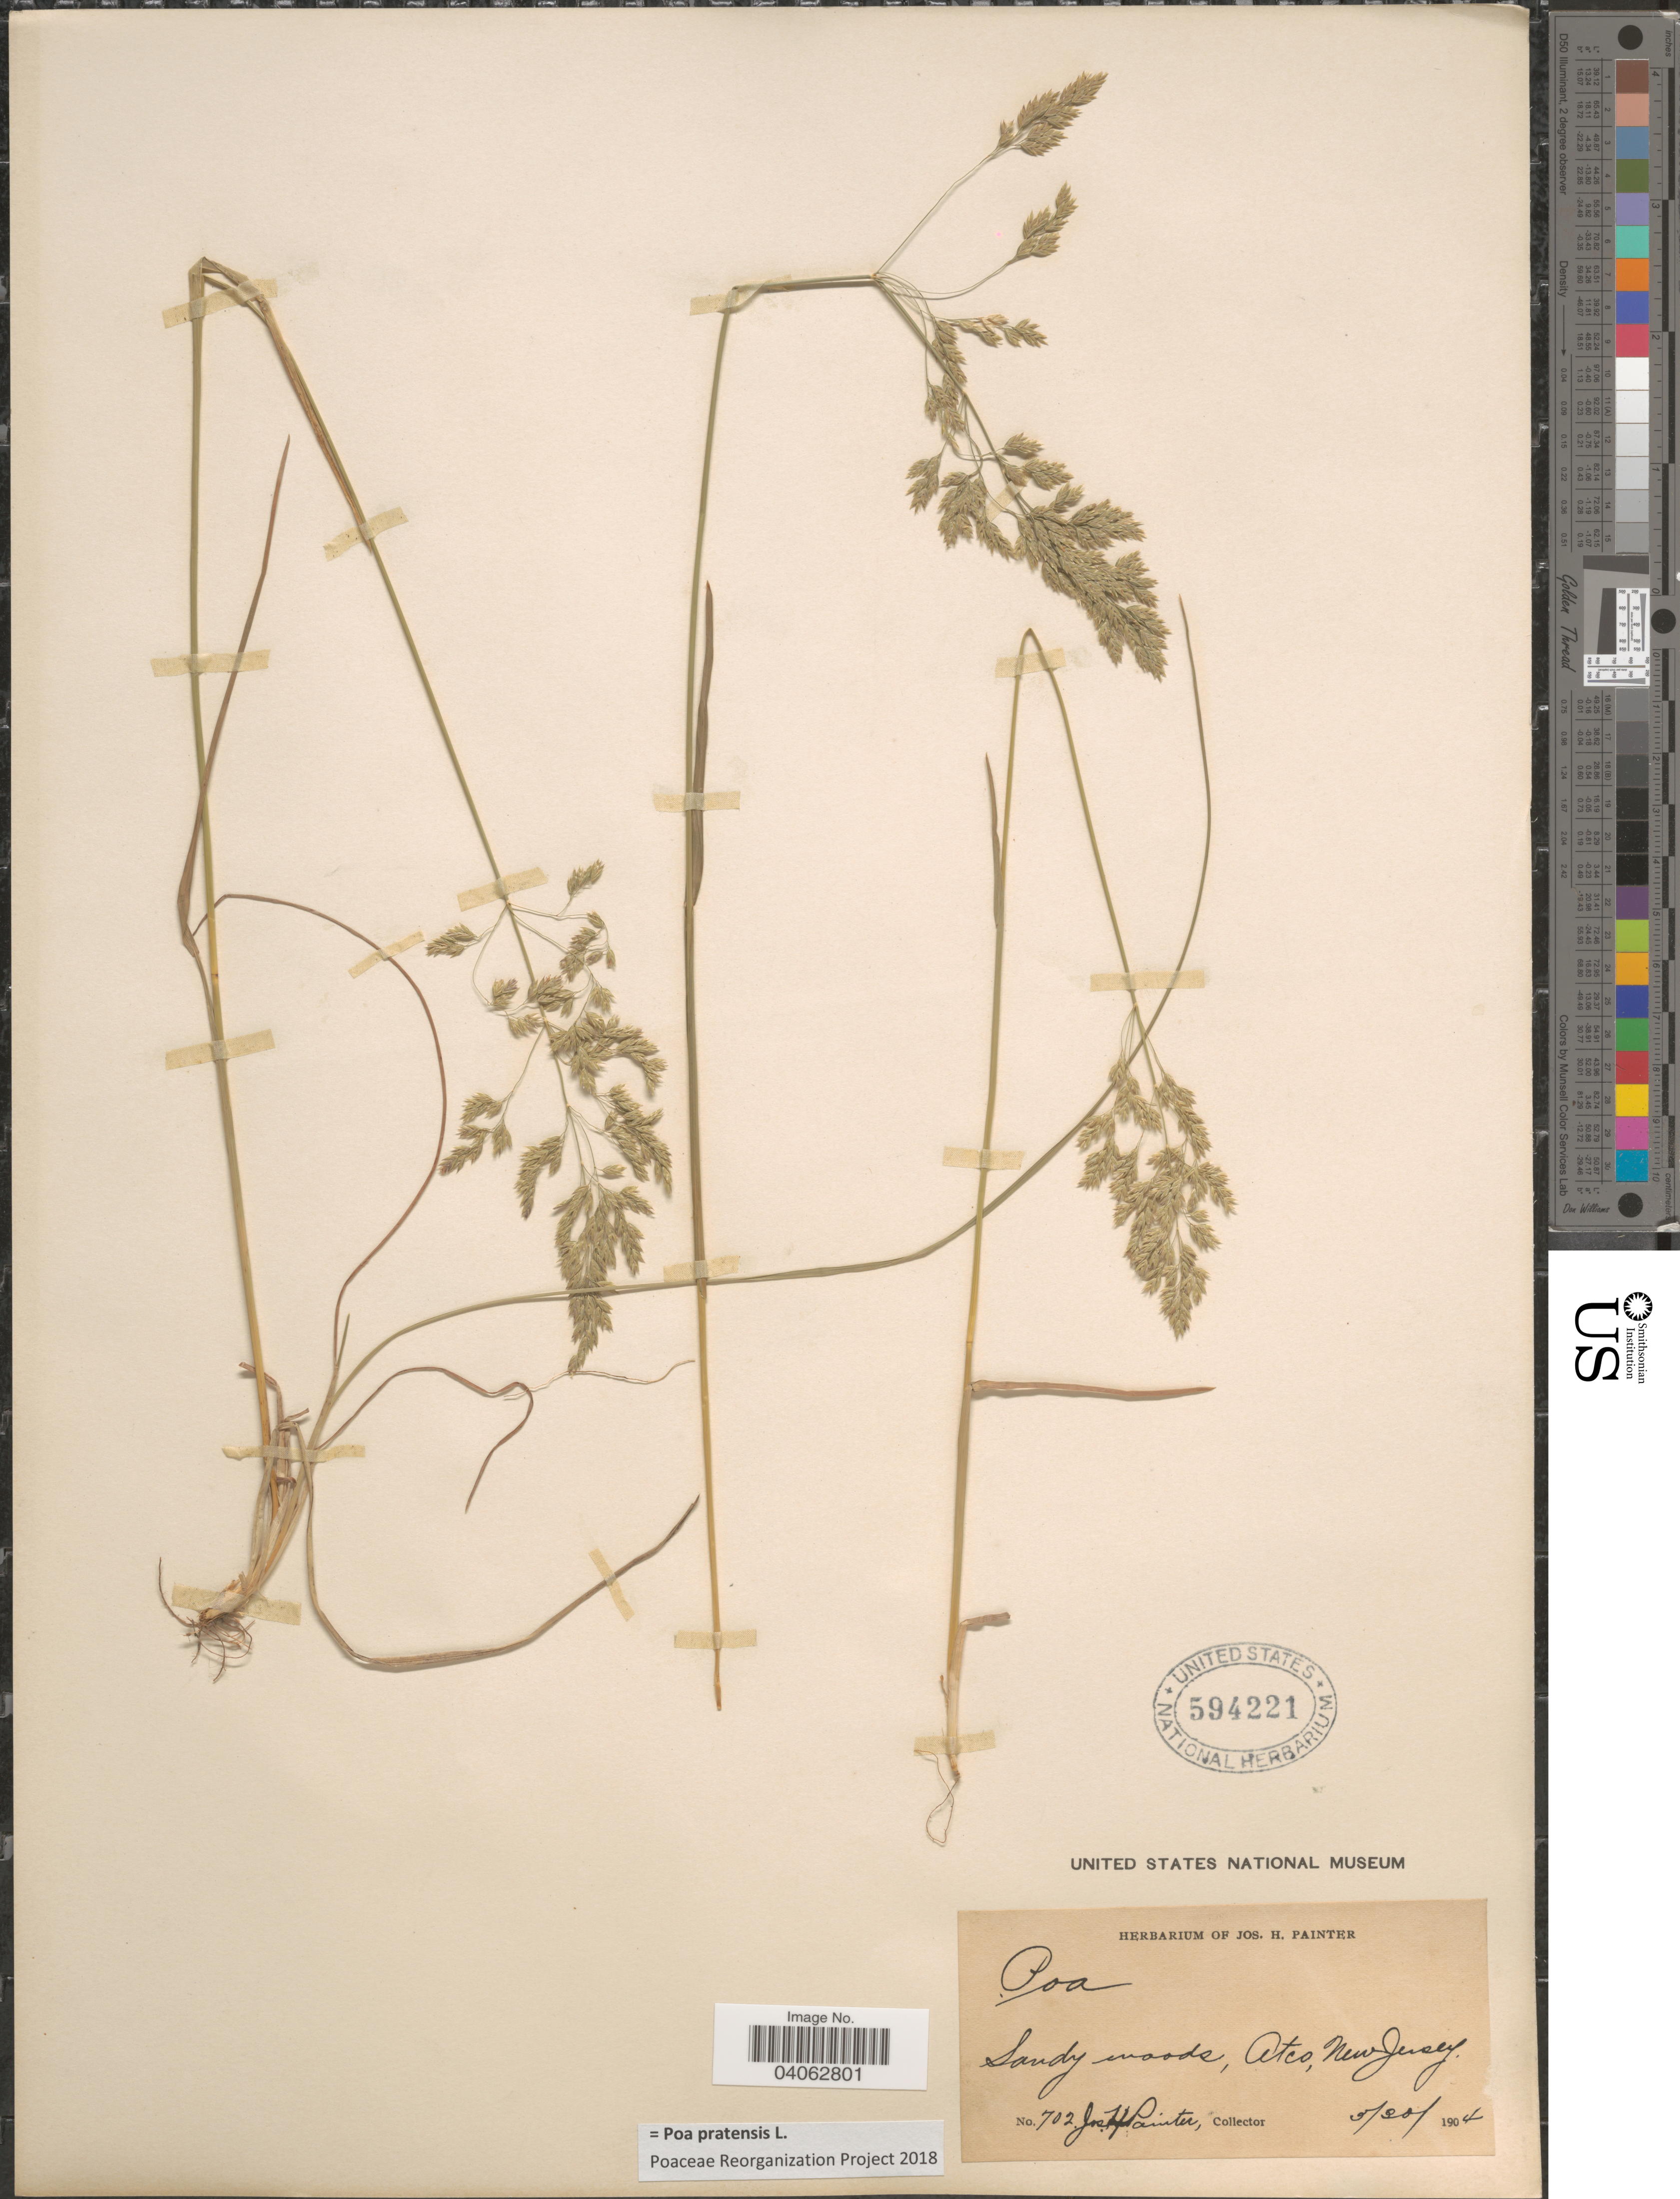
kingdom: Plantae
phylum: Tracheophyta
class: Liliopsida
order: Poales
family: Poaceae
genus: Poa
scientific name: Poa pratensis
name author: L.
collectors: J. H. Painter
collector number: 702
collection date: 1904-05-30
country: United States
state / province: New Jersey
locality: Sandy woods, Atco.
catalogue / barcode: US 594221